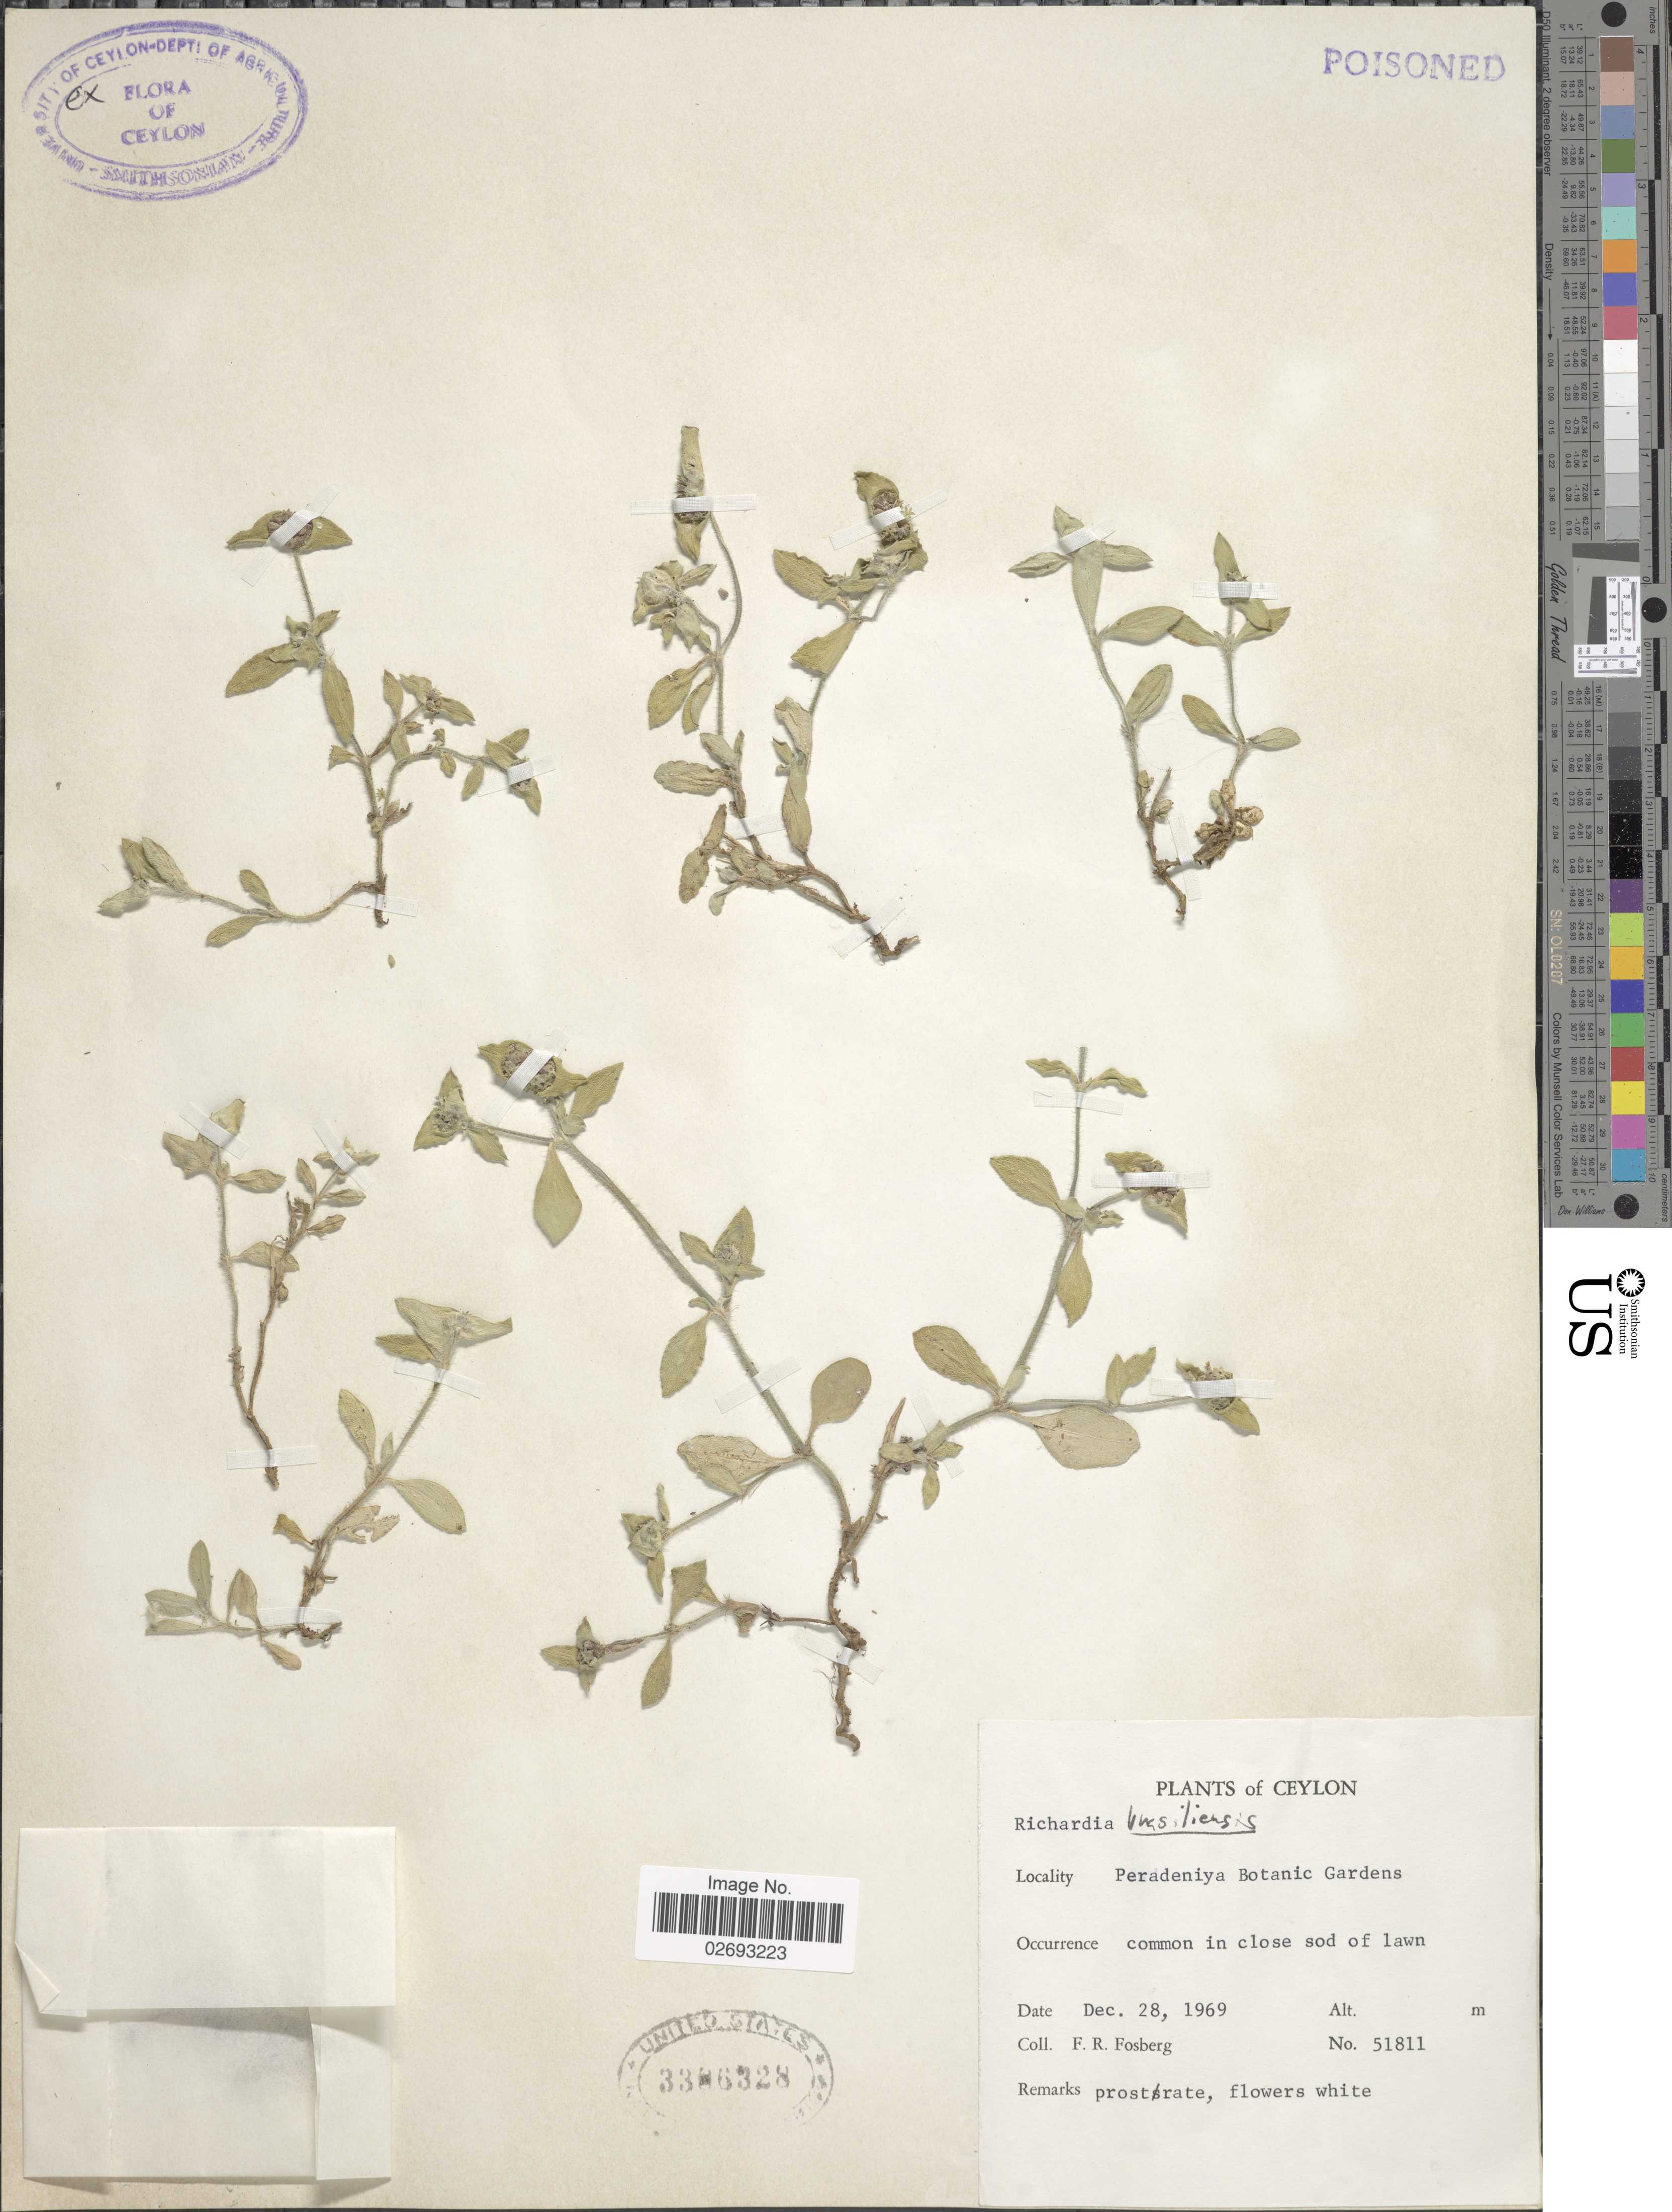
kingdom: Plantae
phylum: Tracheophyta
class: Magnoliopsida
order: Gentianales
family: Rubiaceae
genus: Richardia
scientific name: Richardia brasiliensis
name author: Gomes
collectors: F. R. Fosberg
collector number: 51811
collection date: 1969-12-28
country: Sri Lanka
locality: Peradeniya Botanic Gardens